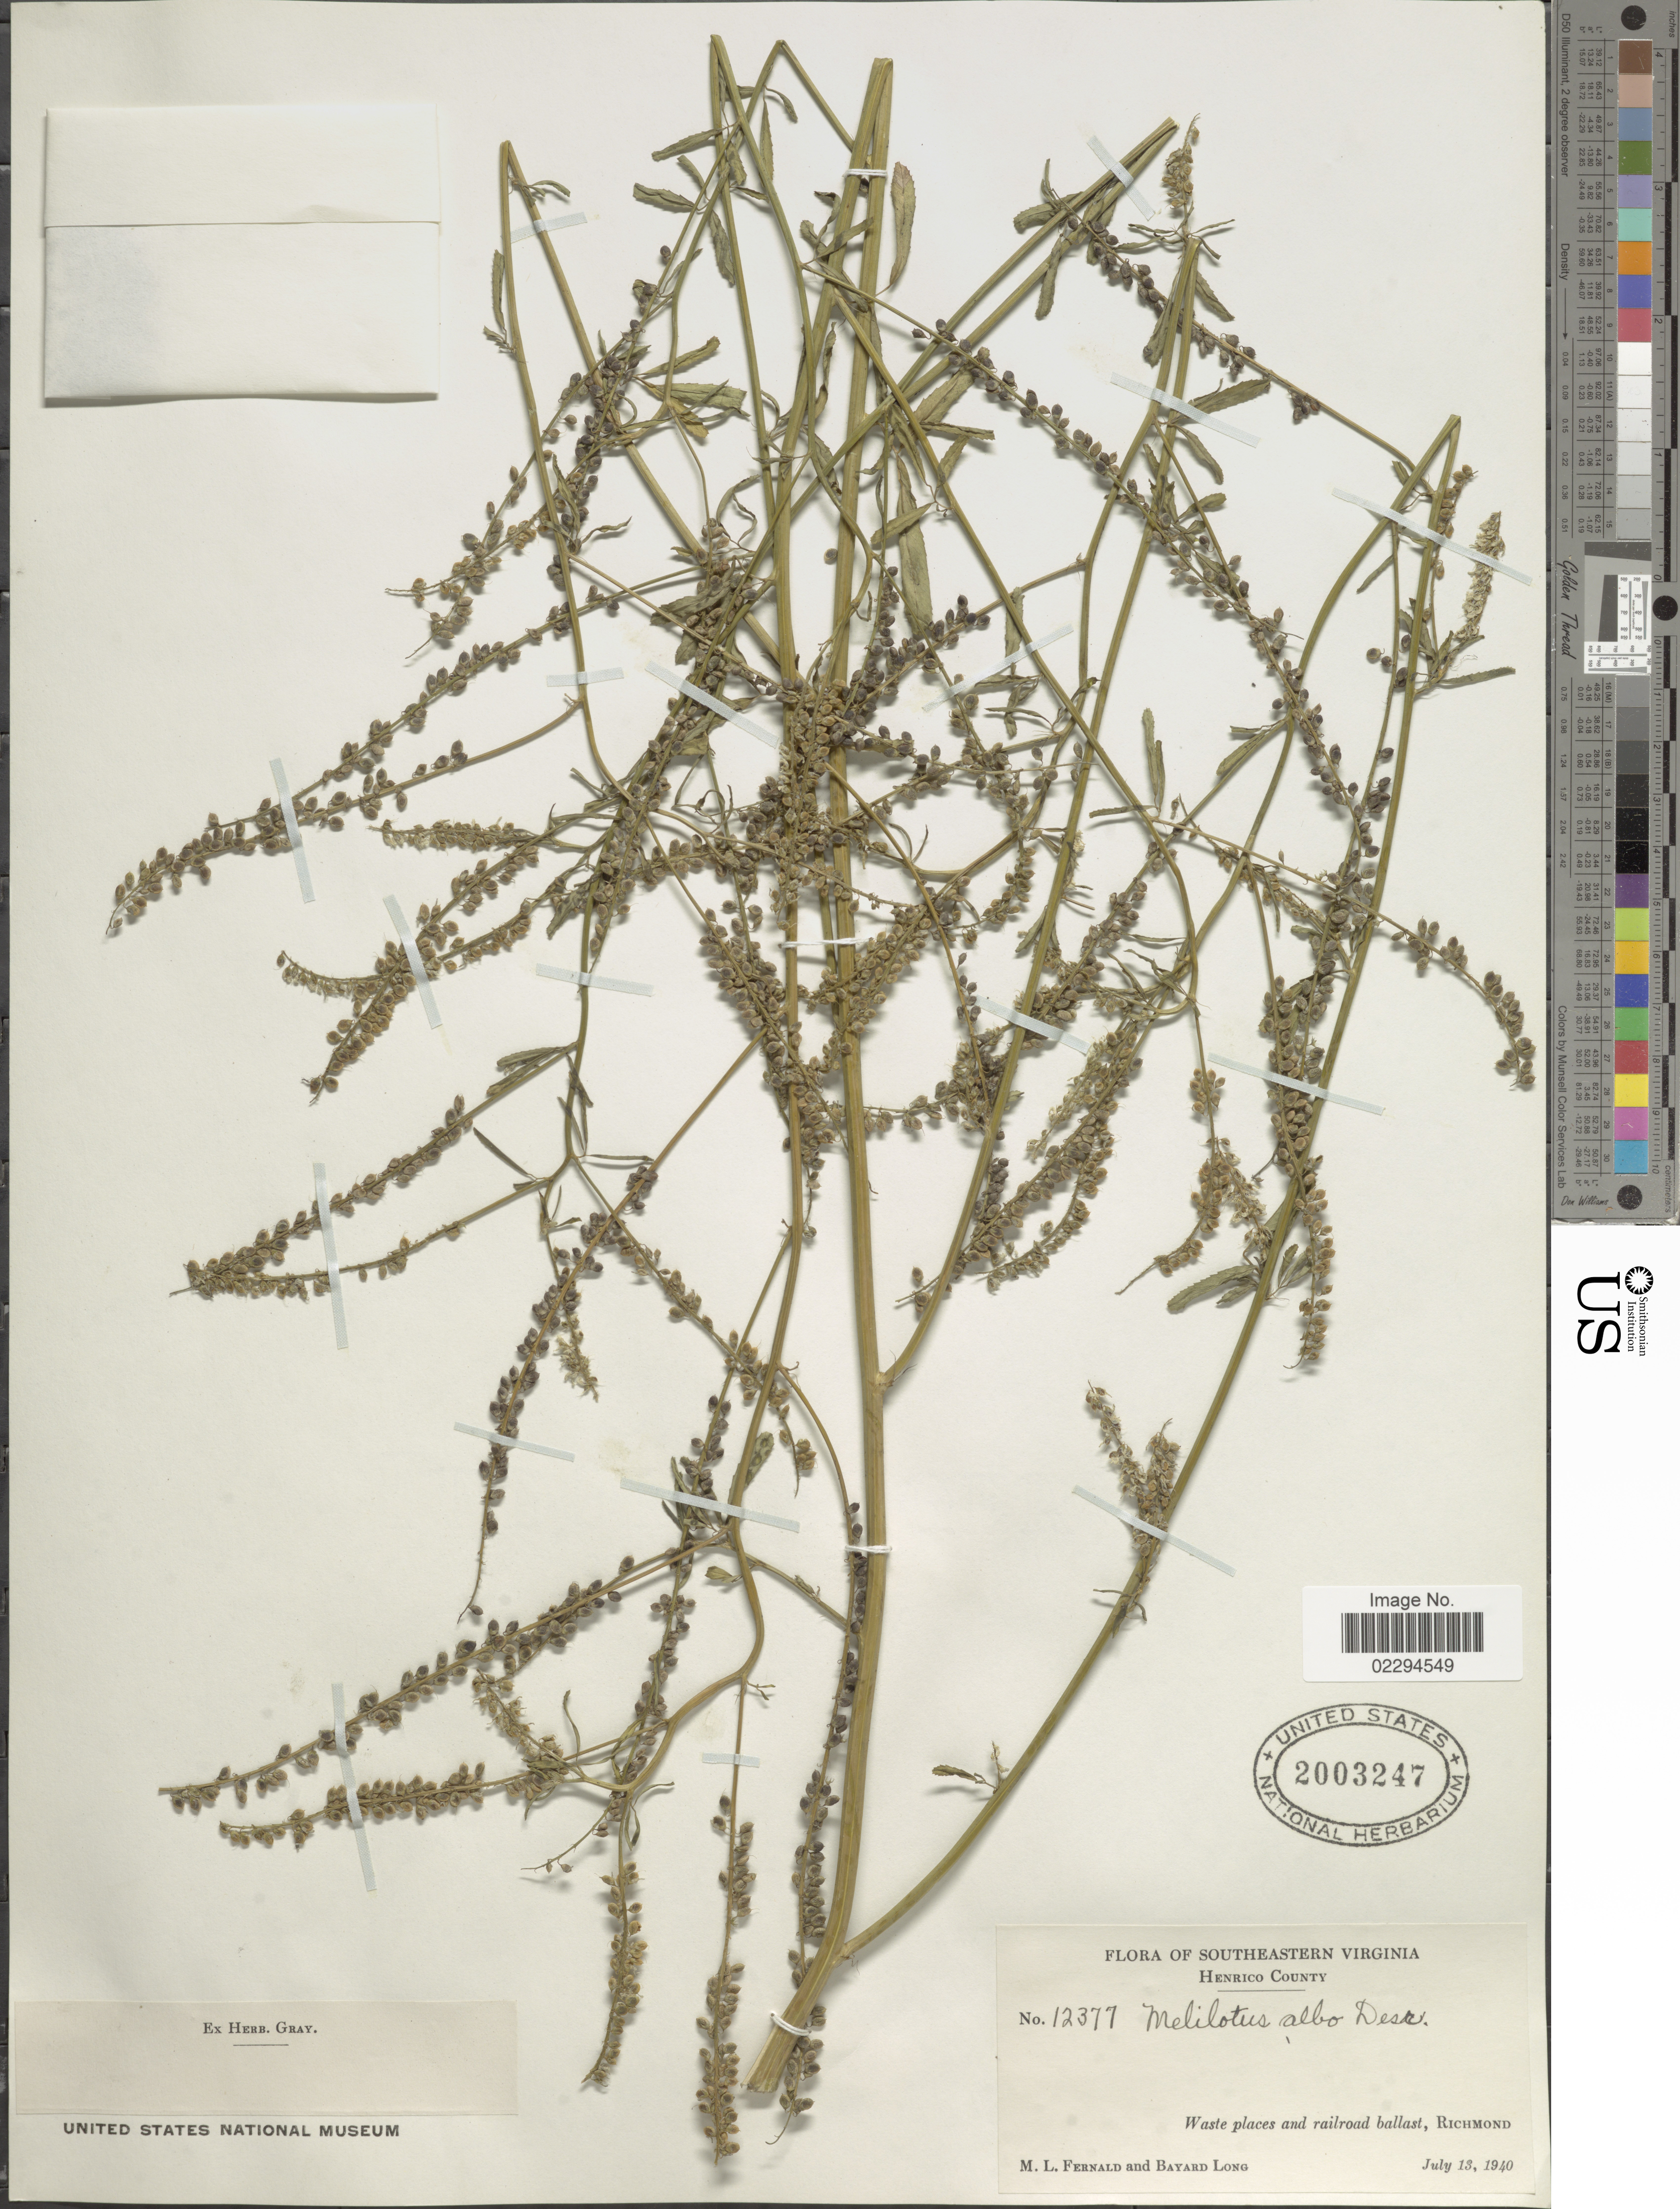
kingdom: Plantae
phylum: Tracheophyta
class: Magnoliopsida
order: Fabales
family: Fabaceae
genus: Melilotus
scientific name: Melilotus albus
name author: Medik.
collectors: M. L. Fernald & B. Long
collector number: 12377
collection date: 1940-07-13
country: United States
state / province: Virginia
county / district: City of Richmond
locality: Southeastern Virginia. Henrico County. Richmond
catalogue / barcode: US 2003247